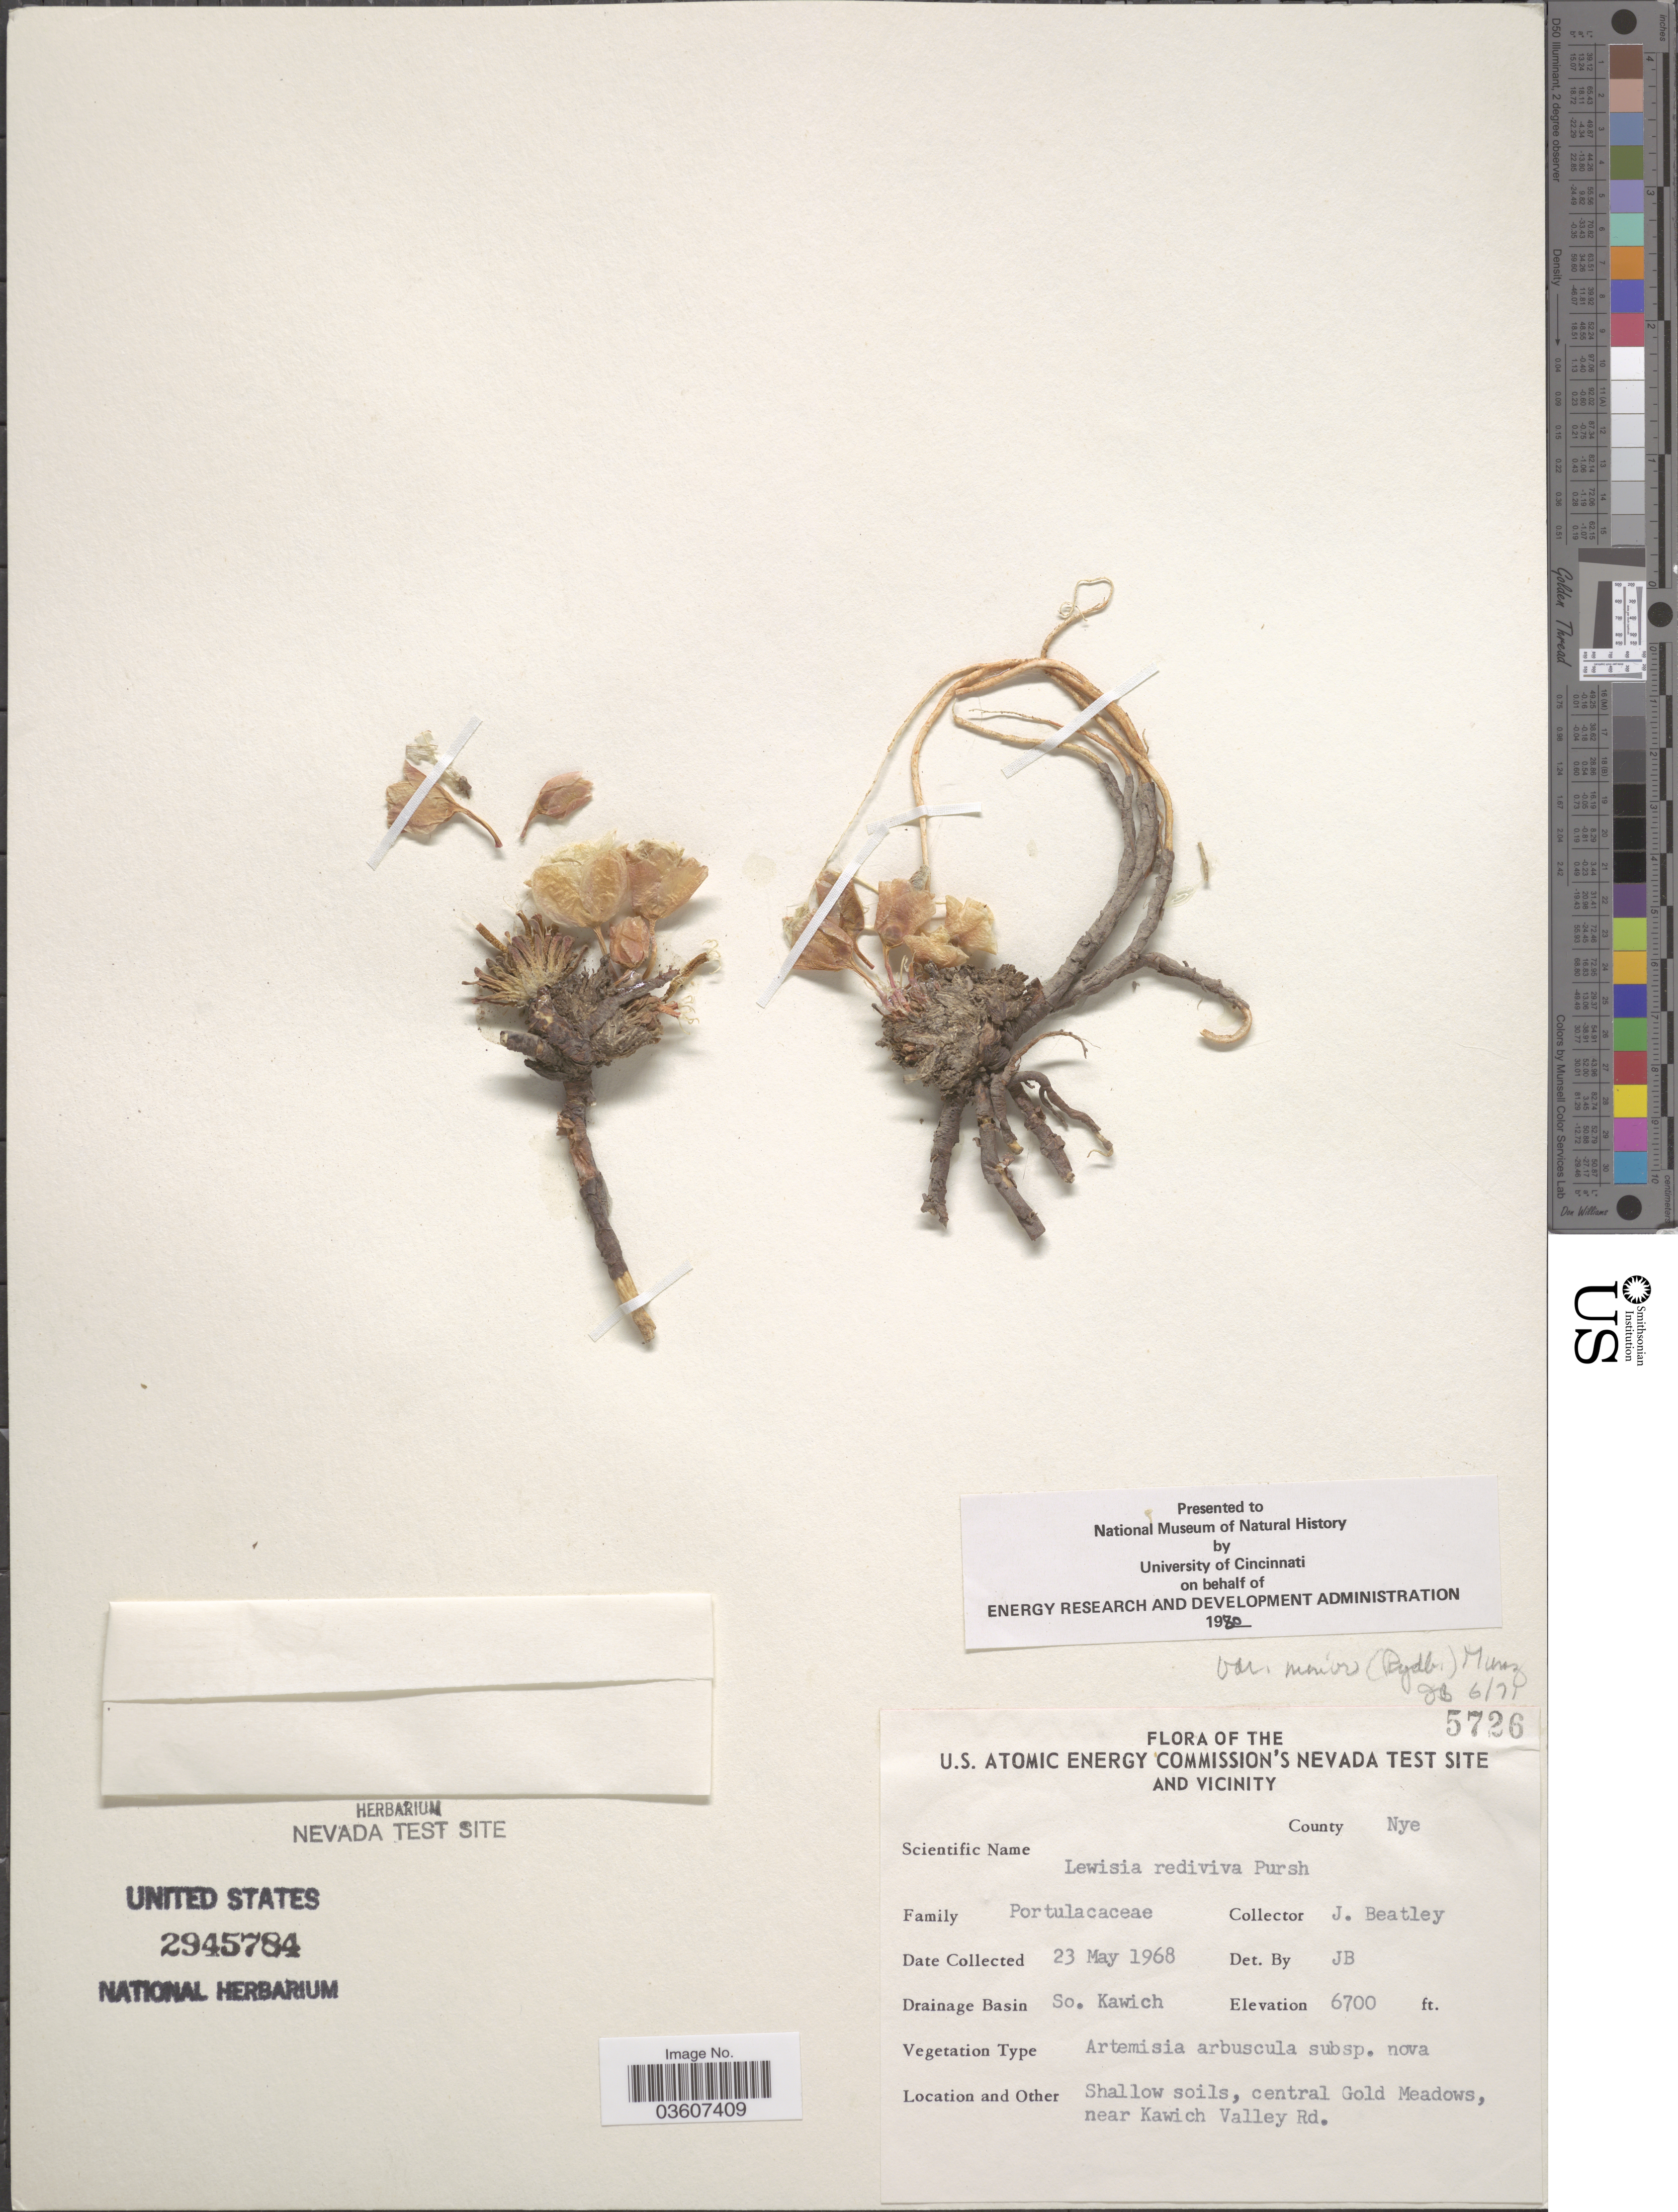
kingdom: Plantae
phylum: Tracheophyta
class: Magnoliopsida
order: Caryophyllales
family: Montiaceae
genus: Lewisia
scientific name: Lewisia rediviva var. minor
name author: (Rydb.) Munz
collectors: J. C. Beatley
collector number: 5726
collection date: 1968-05-23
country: United States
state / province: Nevada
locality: U.S. Atomic Energy Commission's Nevada Test Site and Vicinity. County Nye, Drainage Basin So. Kawich. Central Gold Meadows, near Kawich Valley Rd.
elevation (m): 2042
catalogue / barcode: US 2945784